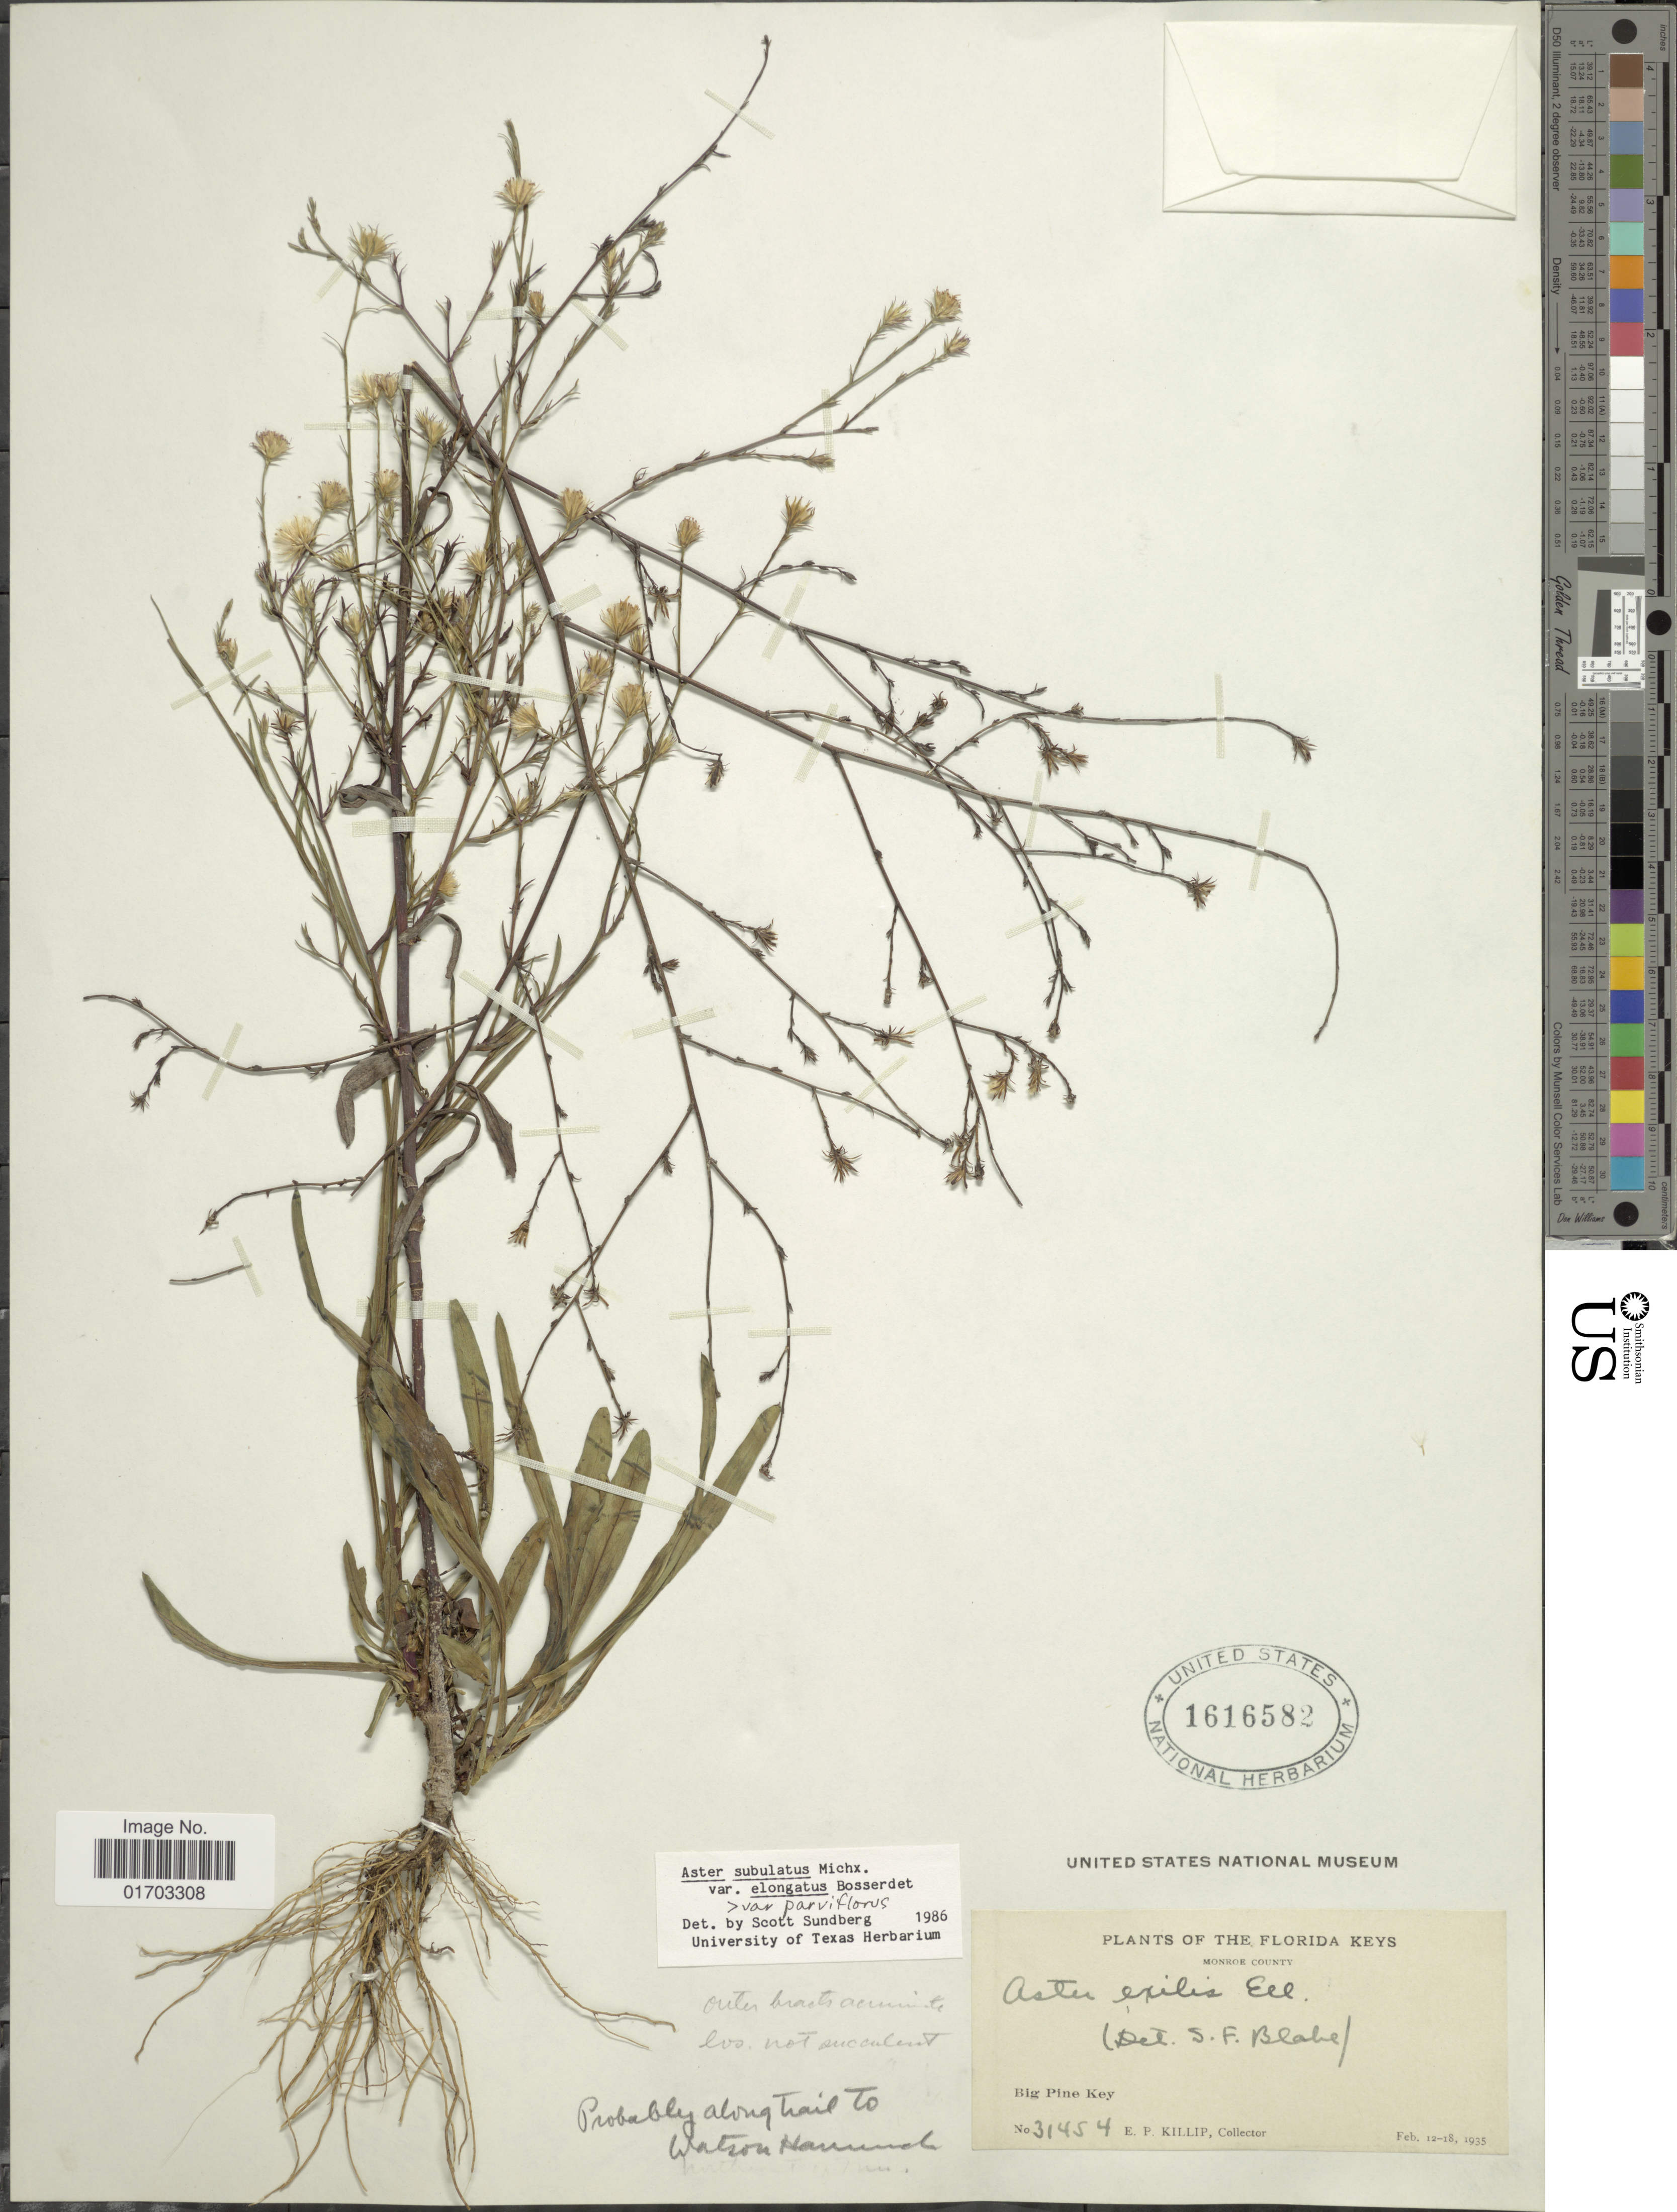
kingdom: Plantae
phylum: Tracheophyta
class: Magnoliopsida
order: Asterales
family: Asteraceae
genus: Symphyotrichum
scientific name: Symphyotrichum bahamense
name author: (Britton) G.L. Nesom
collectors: E. P. Killip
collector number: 31454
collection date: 1935-02-12/1935-02-18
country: United States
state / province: Florida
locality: Florida Keys, Monroe County, Big Pine Key.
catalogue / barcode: US 1616582